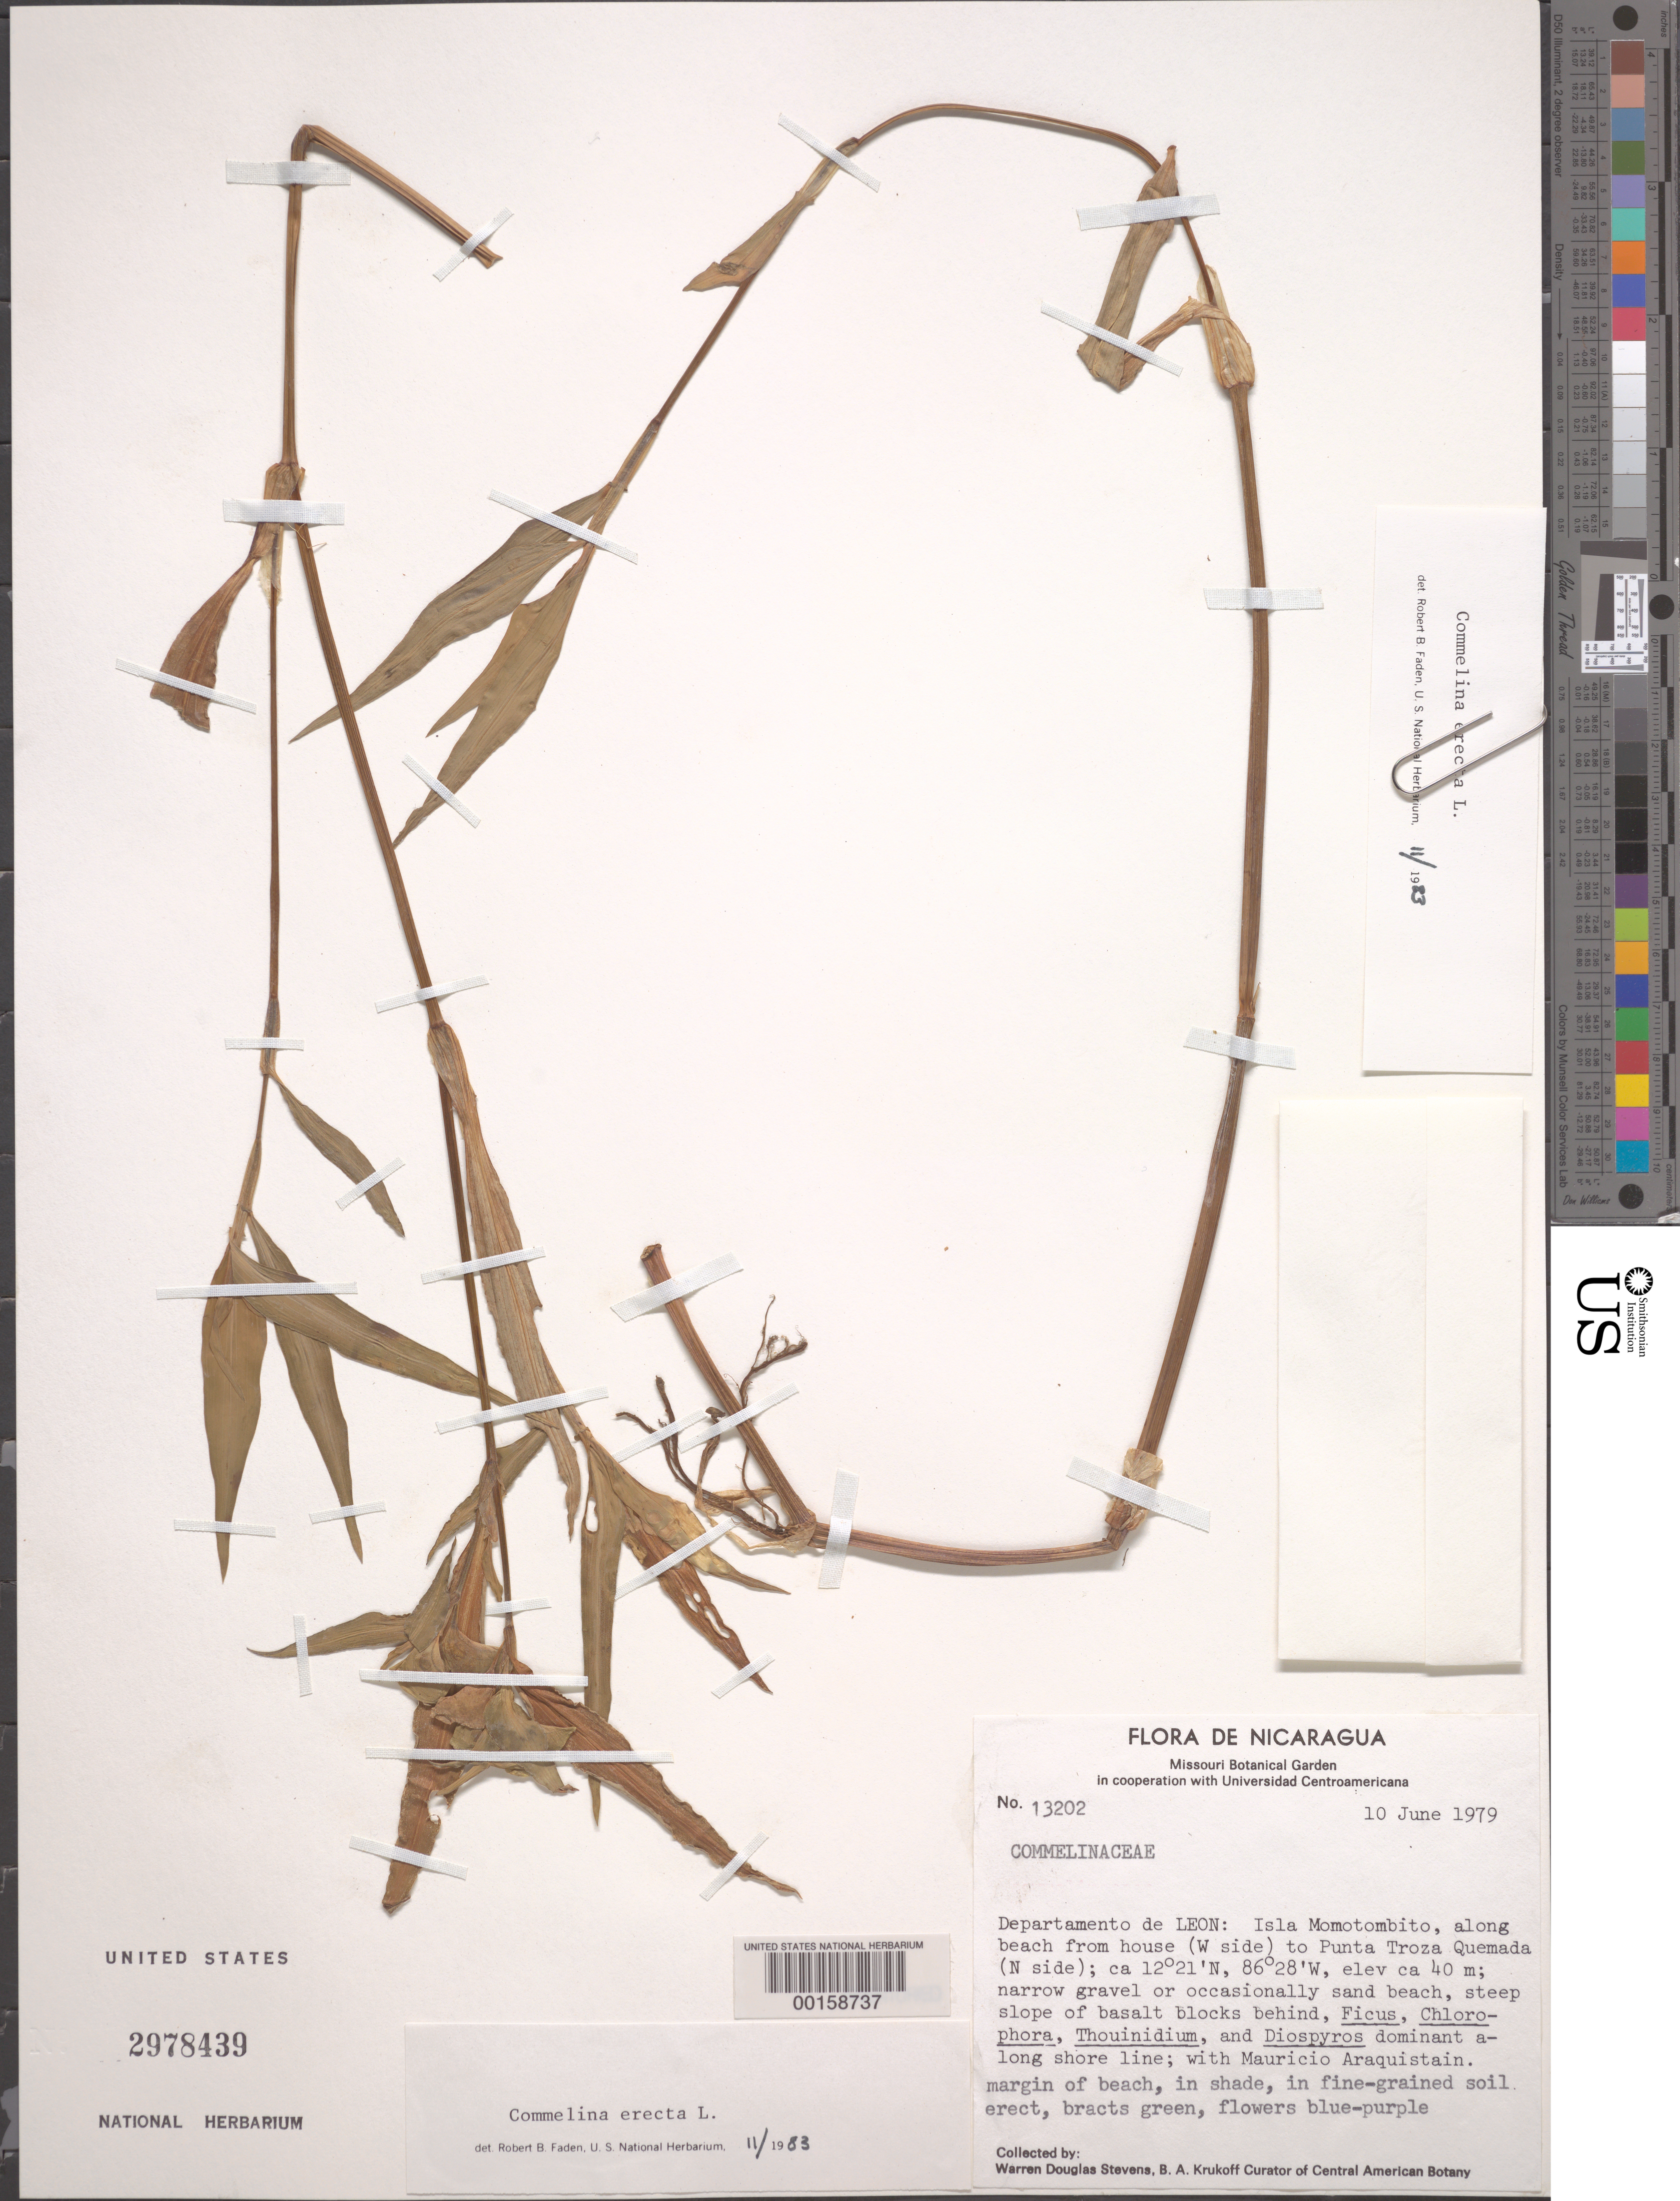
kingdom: Plantae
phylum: Tracheophyta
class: Liliopsida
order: Commelinales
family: Commelinaceae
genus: Commelina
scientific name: Commelina erecta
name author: L.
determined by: Faden, Robert B., (US), Smithsonian Institution - National Museum of Natural History (UNITED STATES)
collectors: W. D. Stevens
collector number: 13202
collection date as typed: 10 Jun 1979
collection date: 1979-06-10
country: Nicaragua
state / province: León / Managua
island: Isla Momotombito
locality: Isla momotombito, to punta troza quemada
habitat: Shaded, fine-grained beach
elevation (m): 40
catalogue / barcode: US 2978439